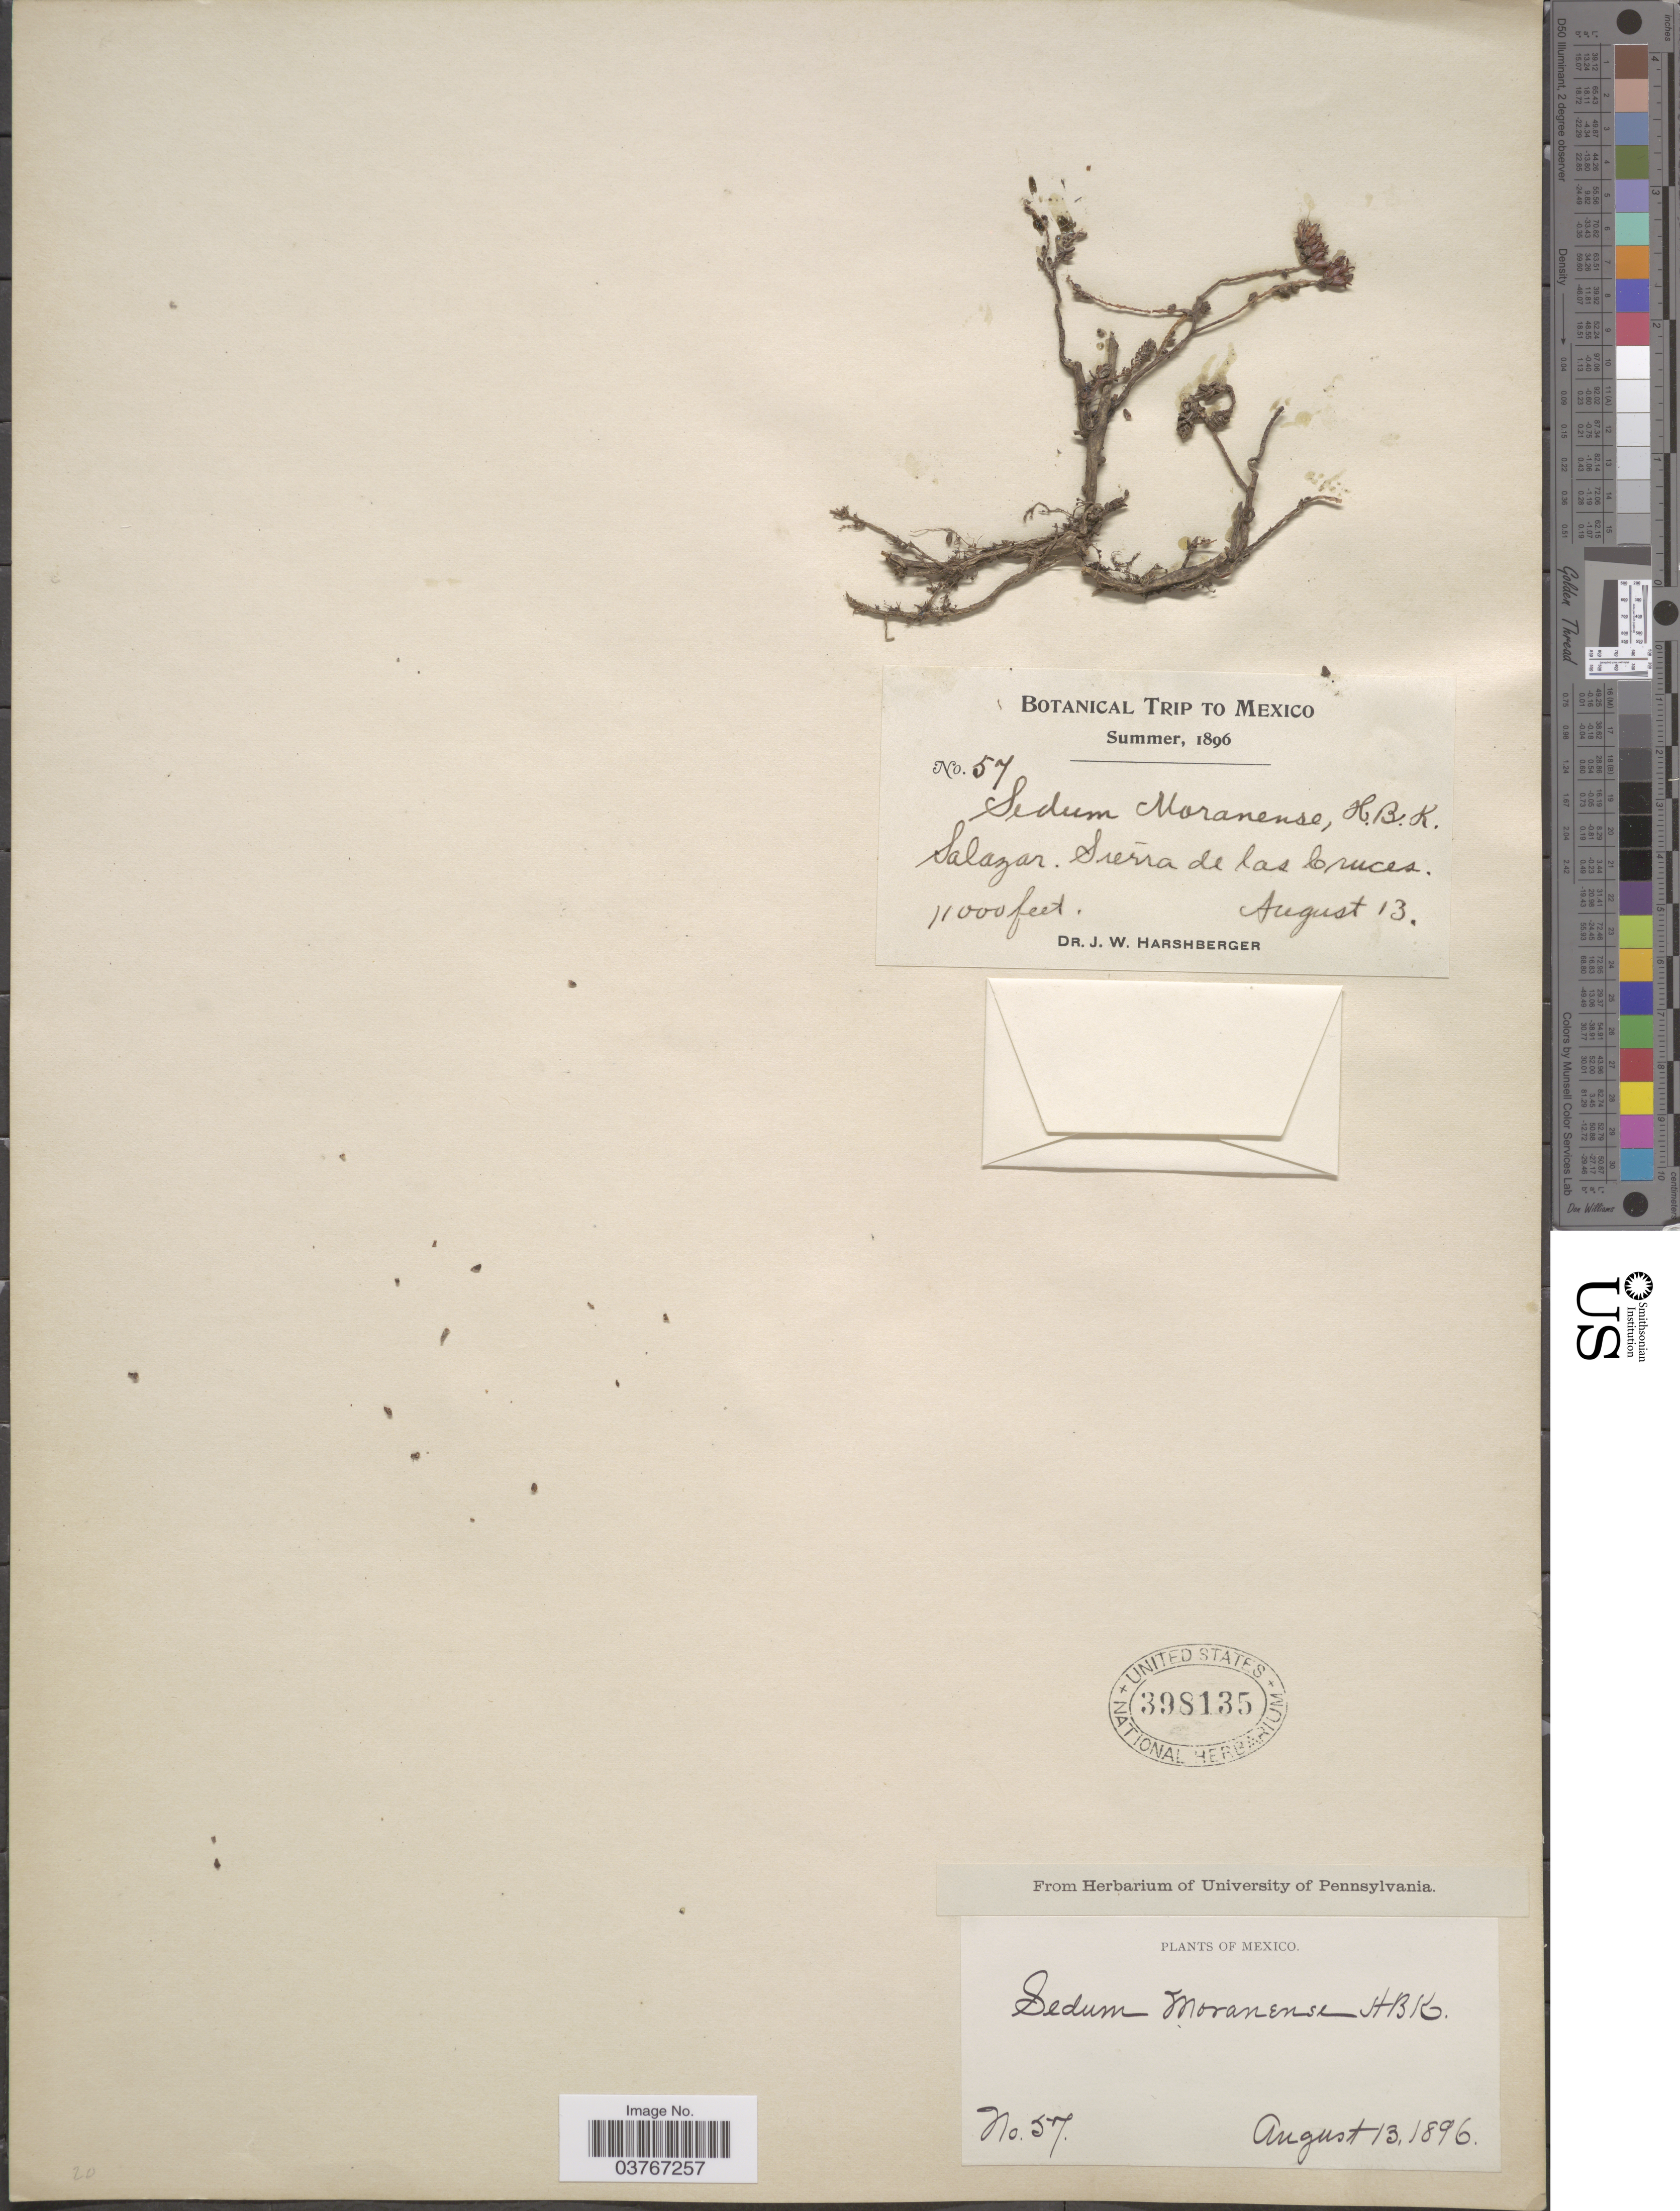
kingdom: Plantae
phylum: Tracheophyta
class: Magnoliopsida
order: Saxifragales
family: Crassulaceae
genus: Sedum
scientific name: Sedum moranense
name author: Kunth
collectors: J. W. Harshberger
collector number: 57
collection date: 1896-08-13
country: Mexico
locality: Salazar. Sierra de las Cruces.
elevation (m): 3353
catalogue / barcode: US 398135